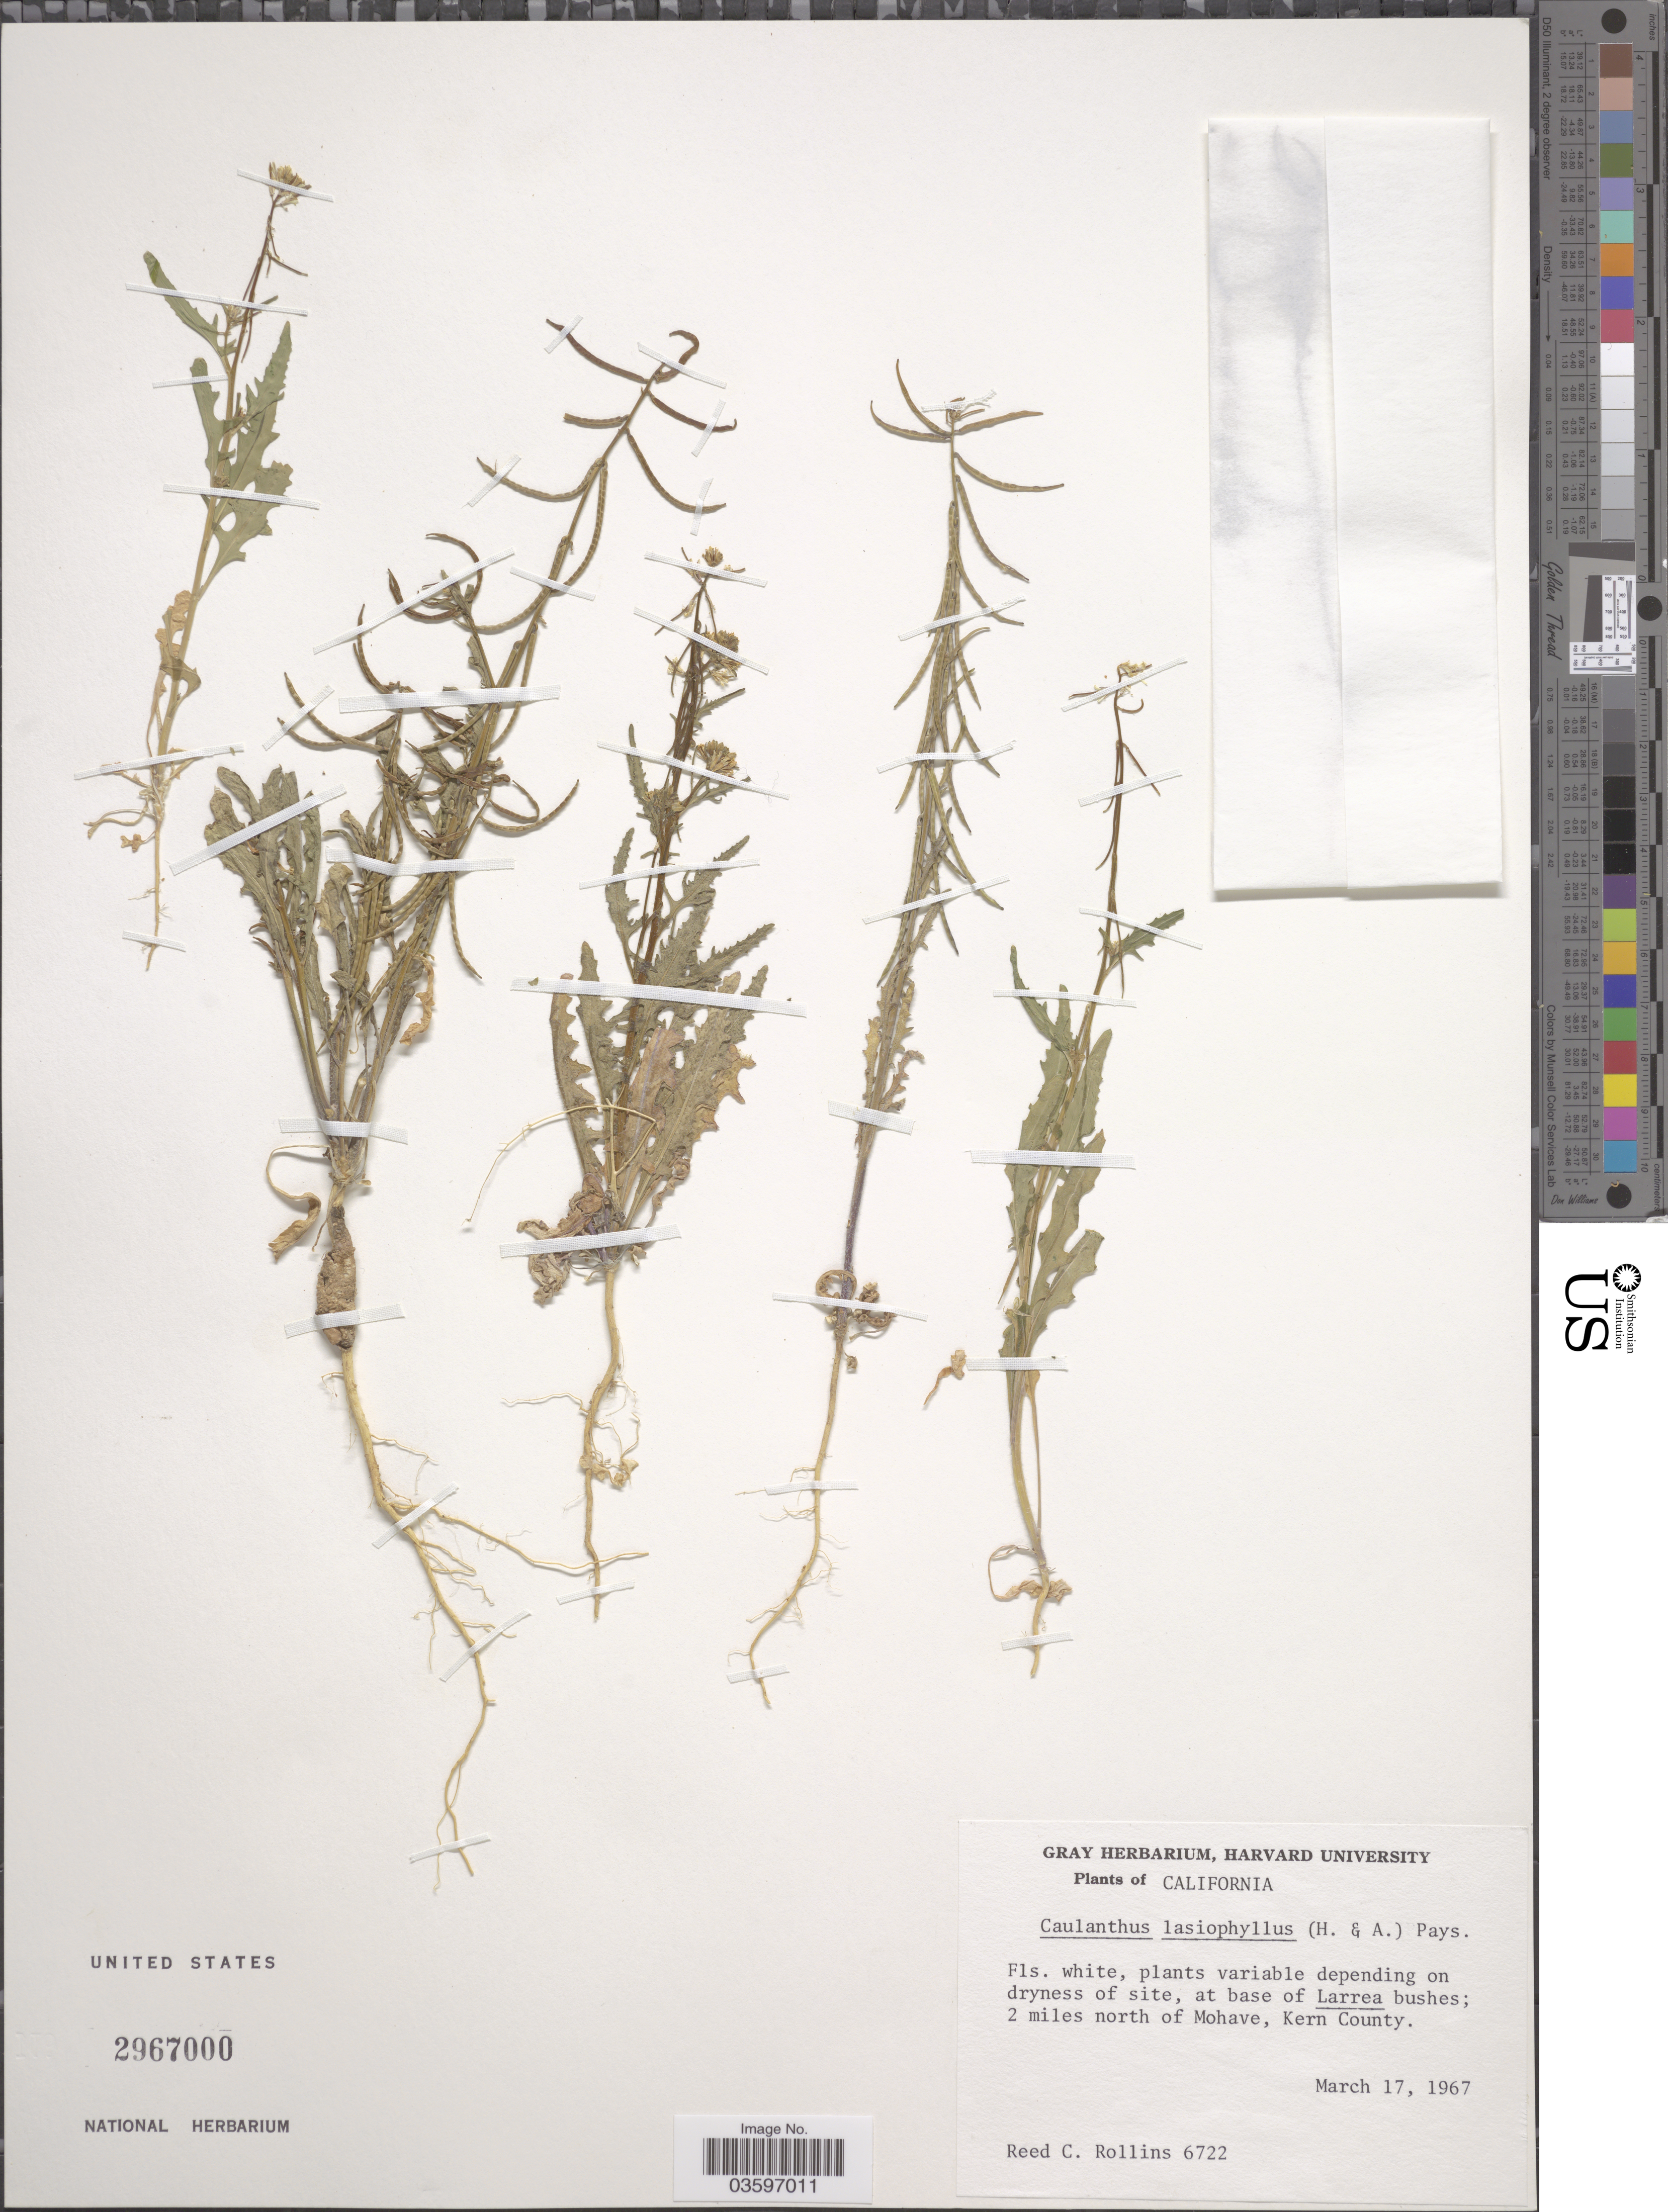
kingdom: Plantae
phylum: Tracheophyta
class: Magnoliopsida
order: Brassicales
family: Brassicaceae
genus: Caulanthus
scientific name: Caulanthus lasiophyllus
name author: (Hook. & Arn.) Payson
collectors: R. C. Rollins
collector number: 6722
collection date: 1967-03-17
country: United States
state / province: California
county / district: Kern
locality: At base of Larrea bushes; 2 miles north of Mohave, Kern County.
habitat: at base of bushes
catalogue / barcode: US 2967000